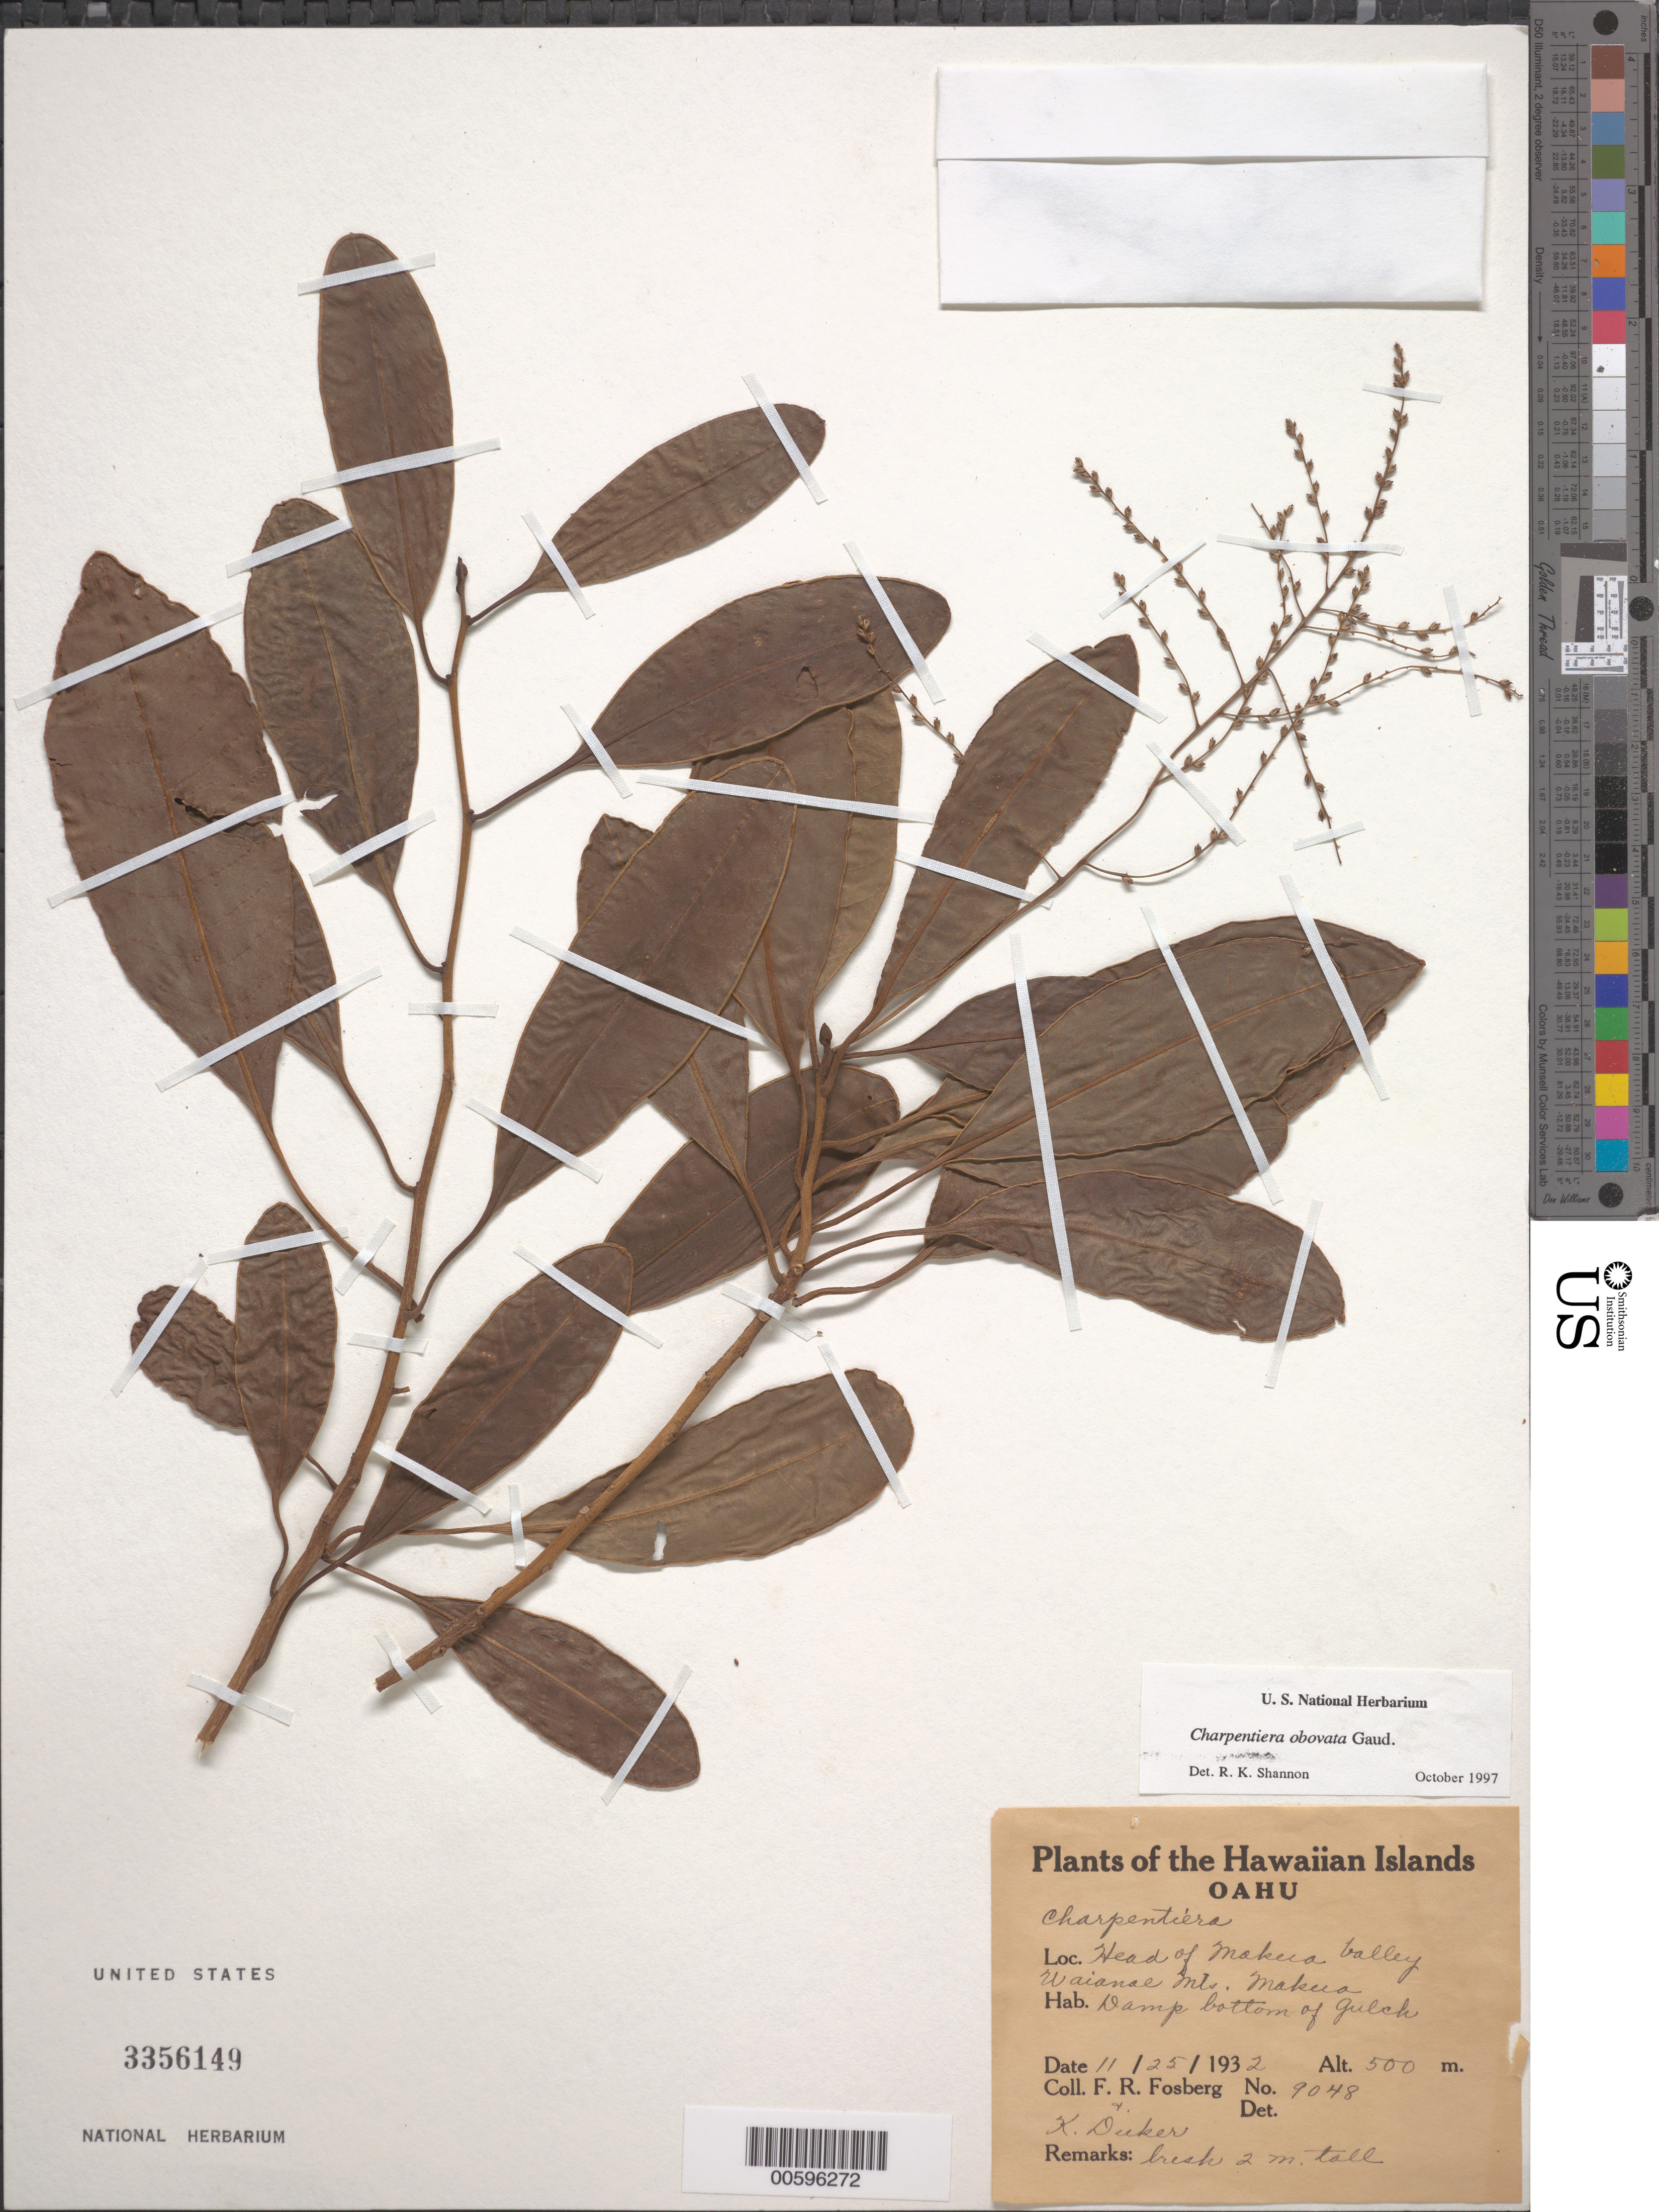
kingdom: Plantae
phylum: Tracheophyta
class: Magnoliopsida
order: Caryophyllales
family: Amaranthaceae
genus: Charpentiera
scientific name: Charpentiera obovata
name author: Gaudich.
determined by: Shannon, R. K., (UNITED STATES)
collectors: F. R. Fosberg & K. Duker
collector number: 9048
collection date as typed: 25 Nov 1932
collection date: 1932-11-25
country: United States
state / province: Hawaii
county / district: Honolulu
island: Oahu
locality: Head of Makua Valley Waianae Mts. Makua.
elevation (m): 500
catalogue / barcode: US 3356149